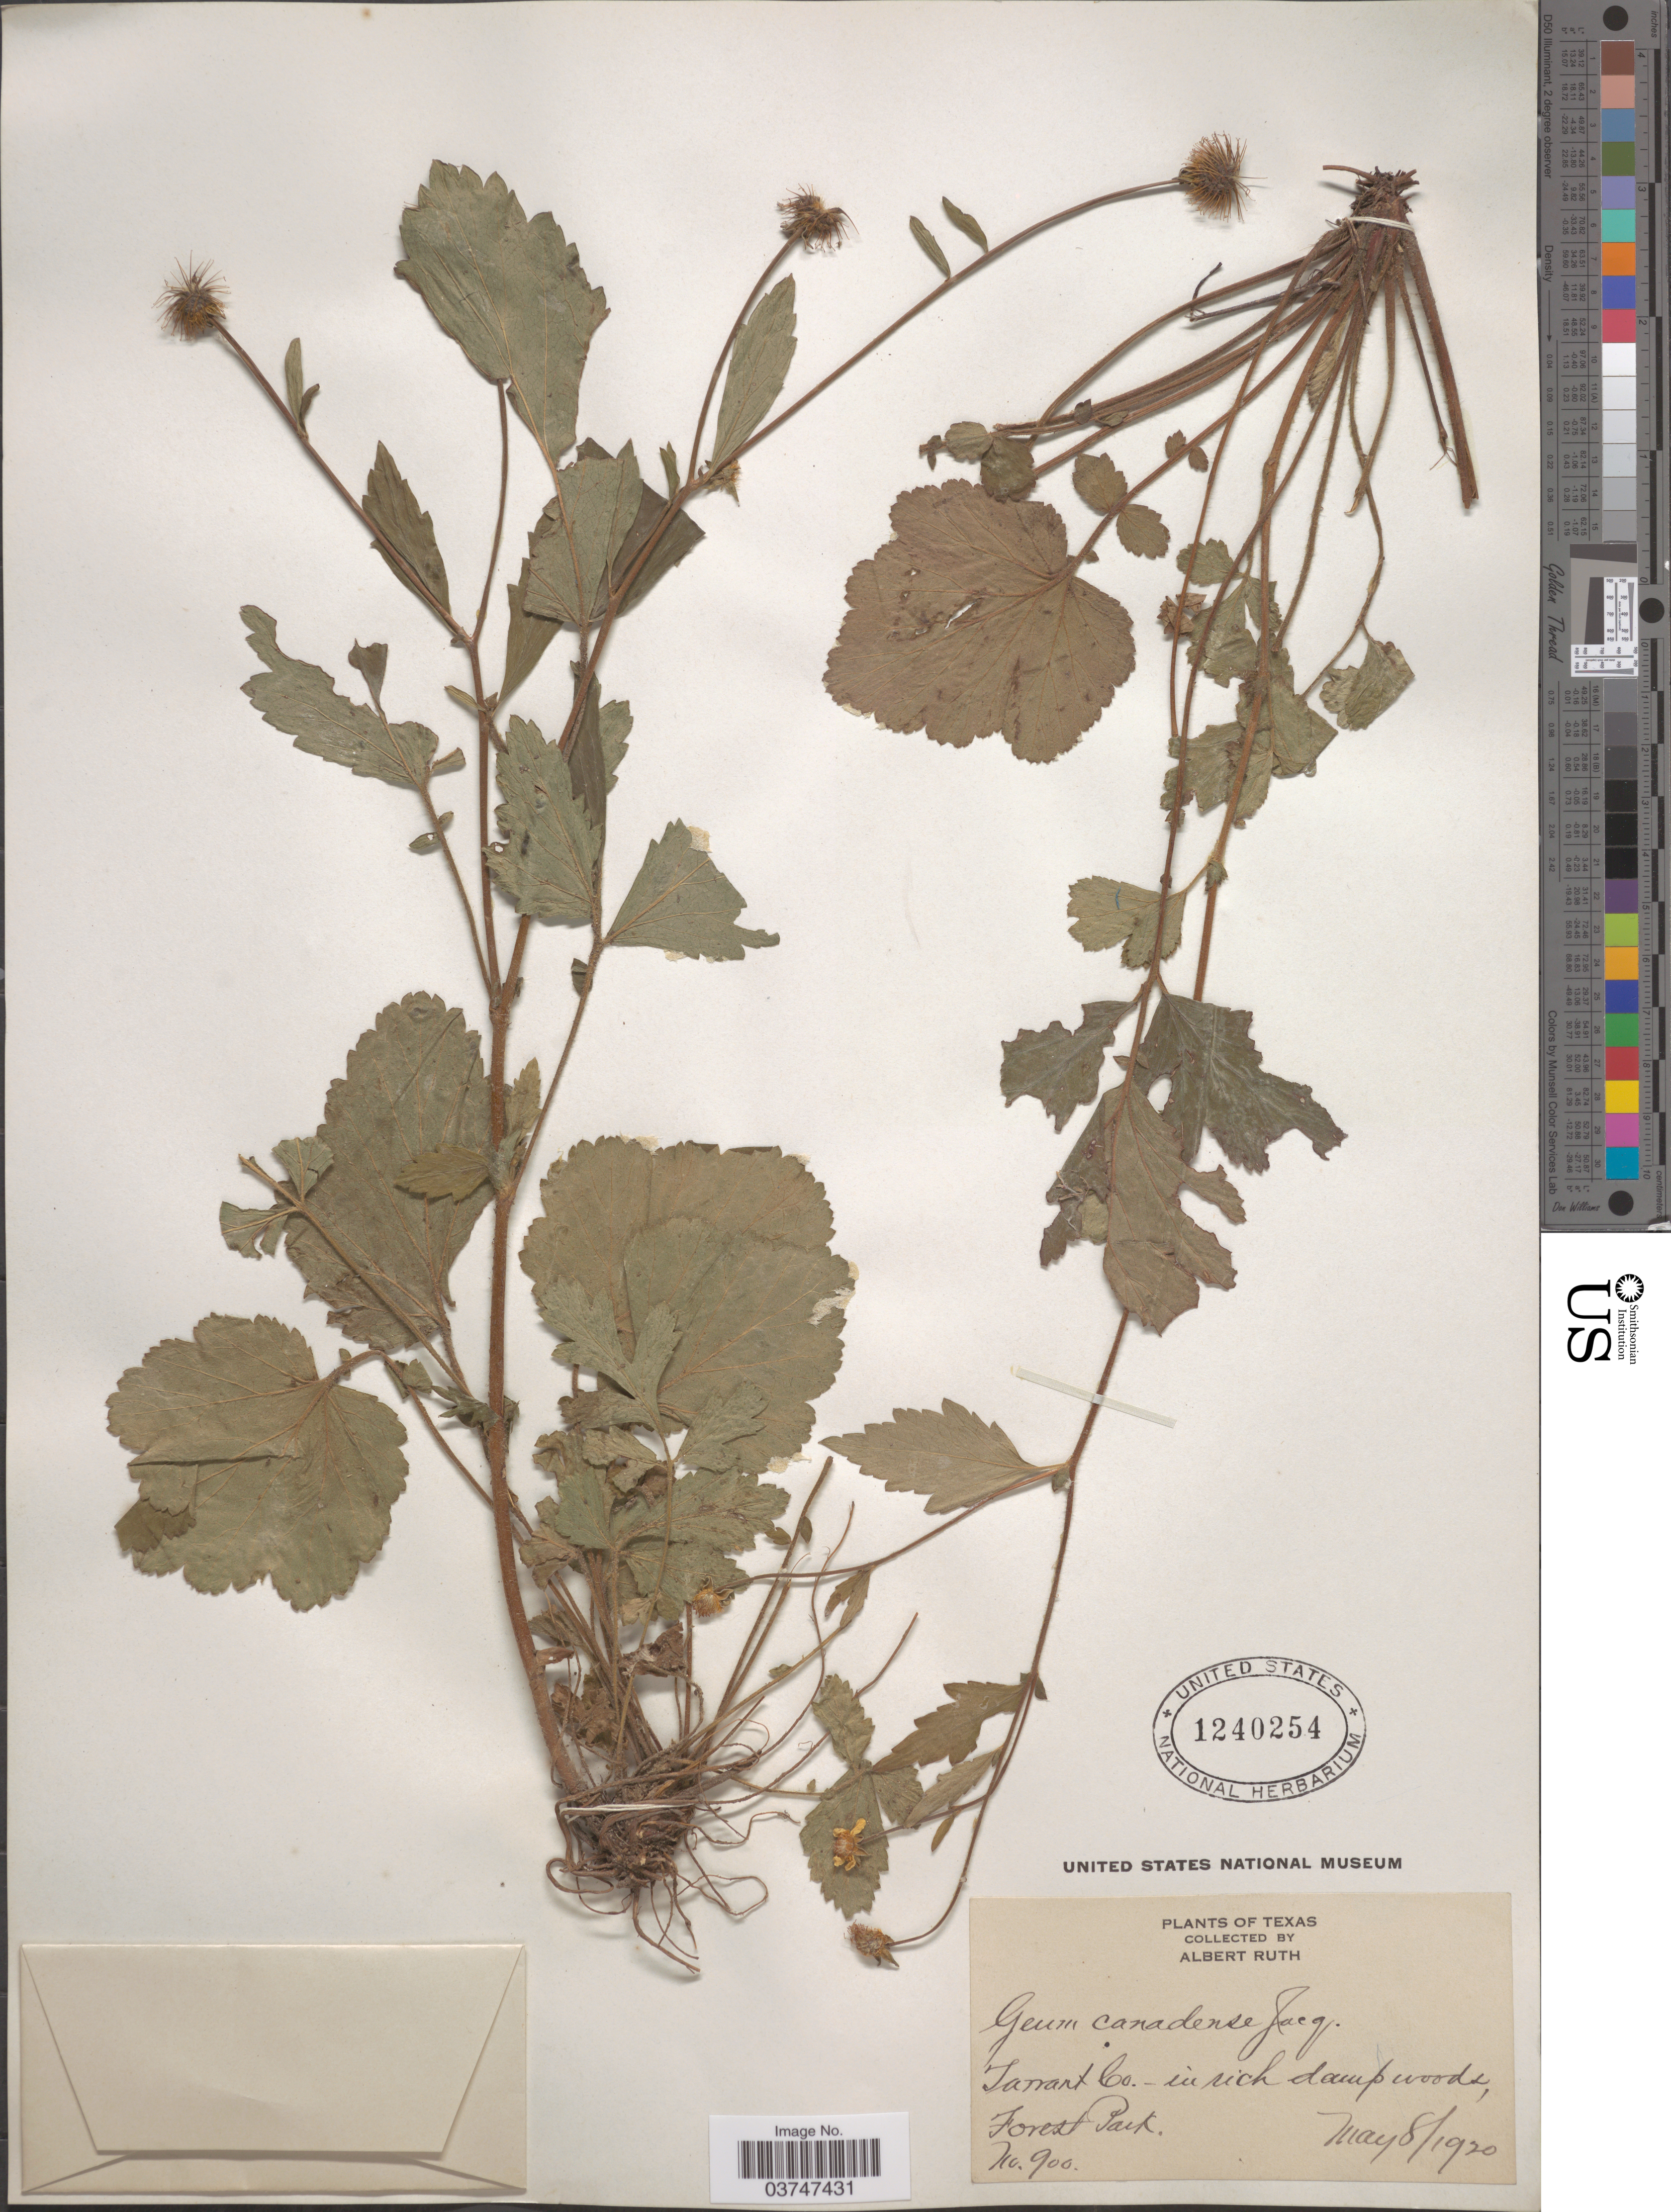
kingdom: Plantae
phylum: Tracheophyta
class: Magnoliopsida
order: Rosales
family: Rosaceae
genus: Geum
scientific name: Geum canadense var. camporum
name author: (Rydb.) Fernald & Weath.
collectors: A. Ruth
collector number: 900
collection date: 1920-05-08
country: United States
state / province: Texas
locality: Tarrant Co. Forest Park.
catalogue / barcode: US 1240254